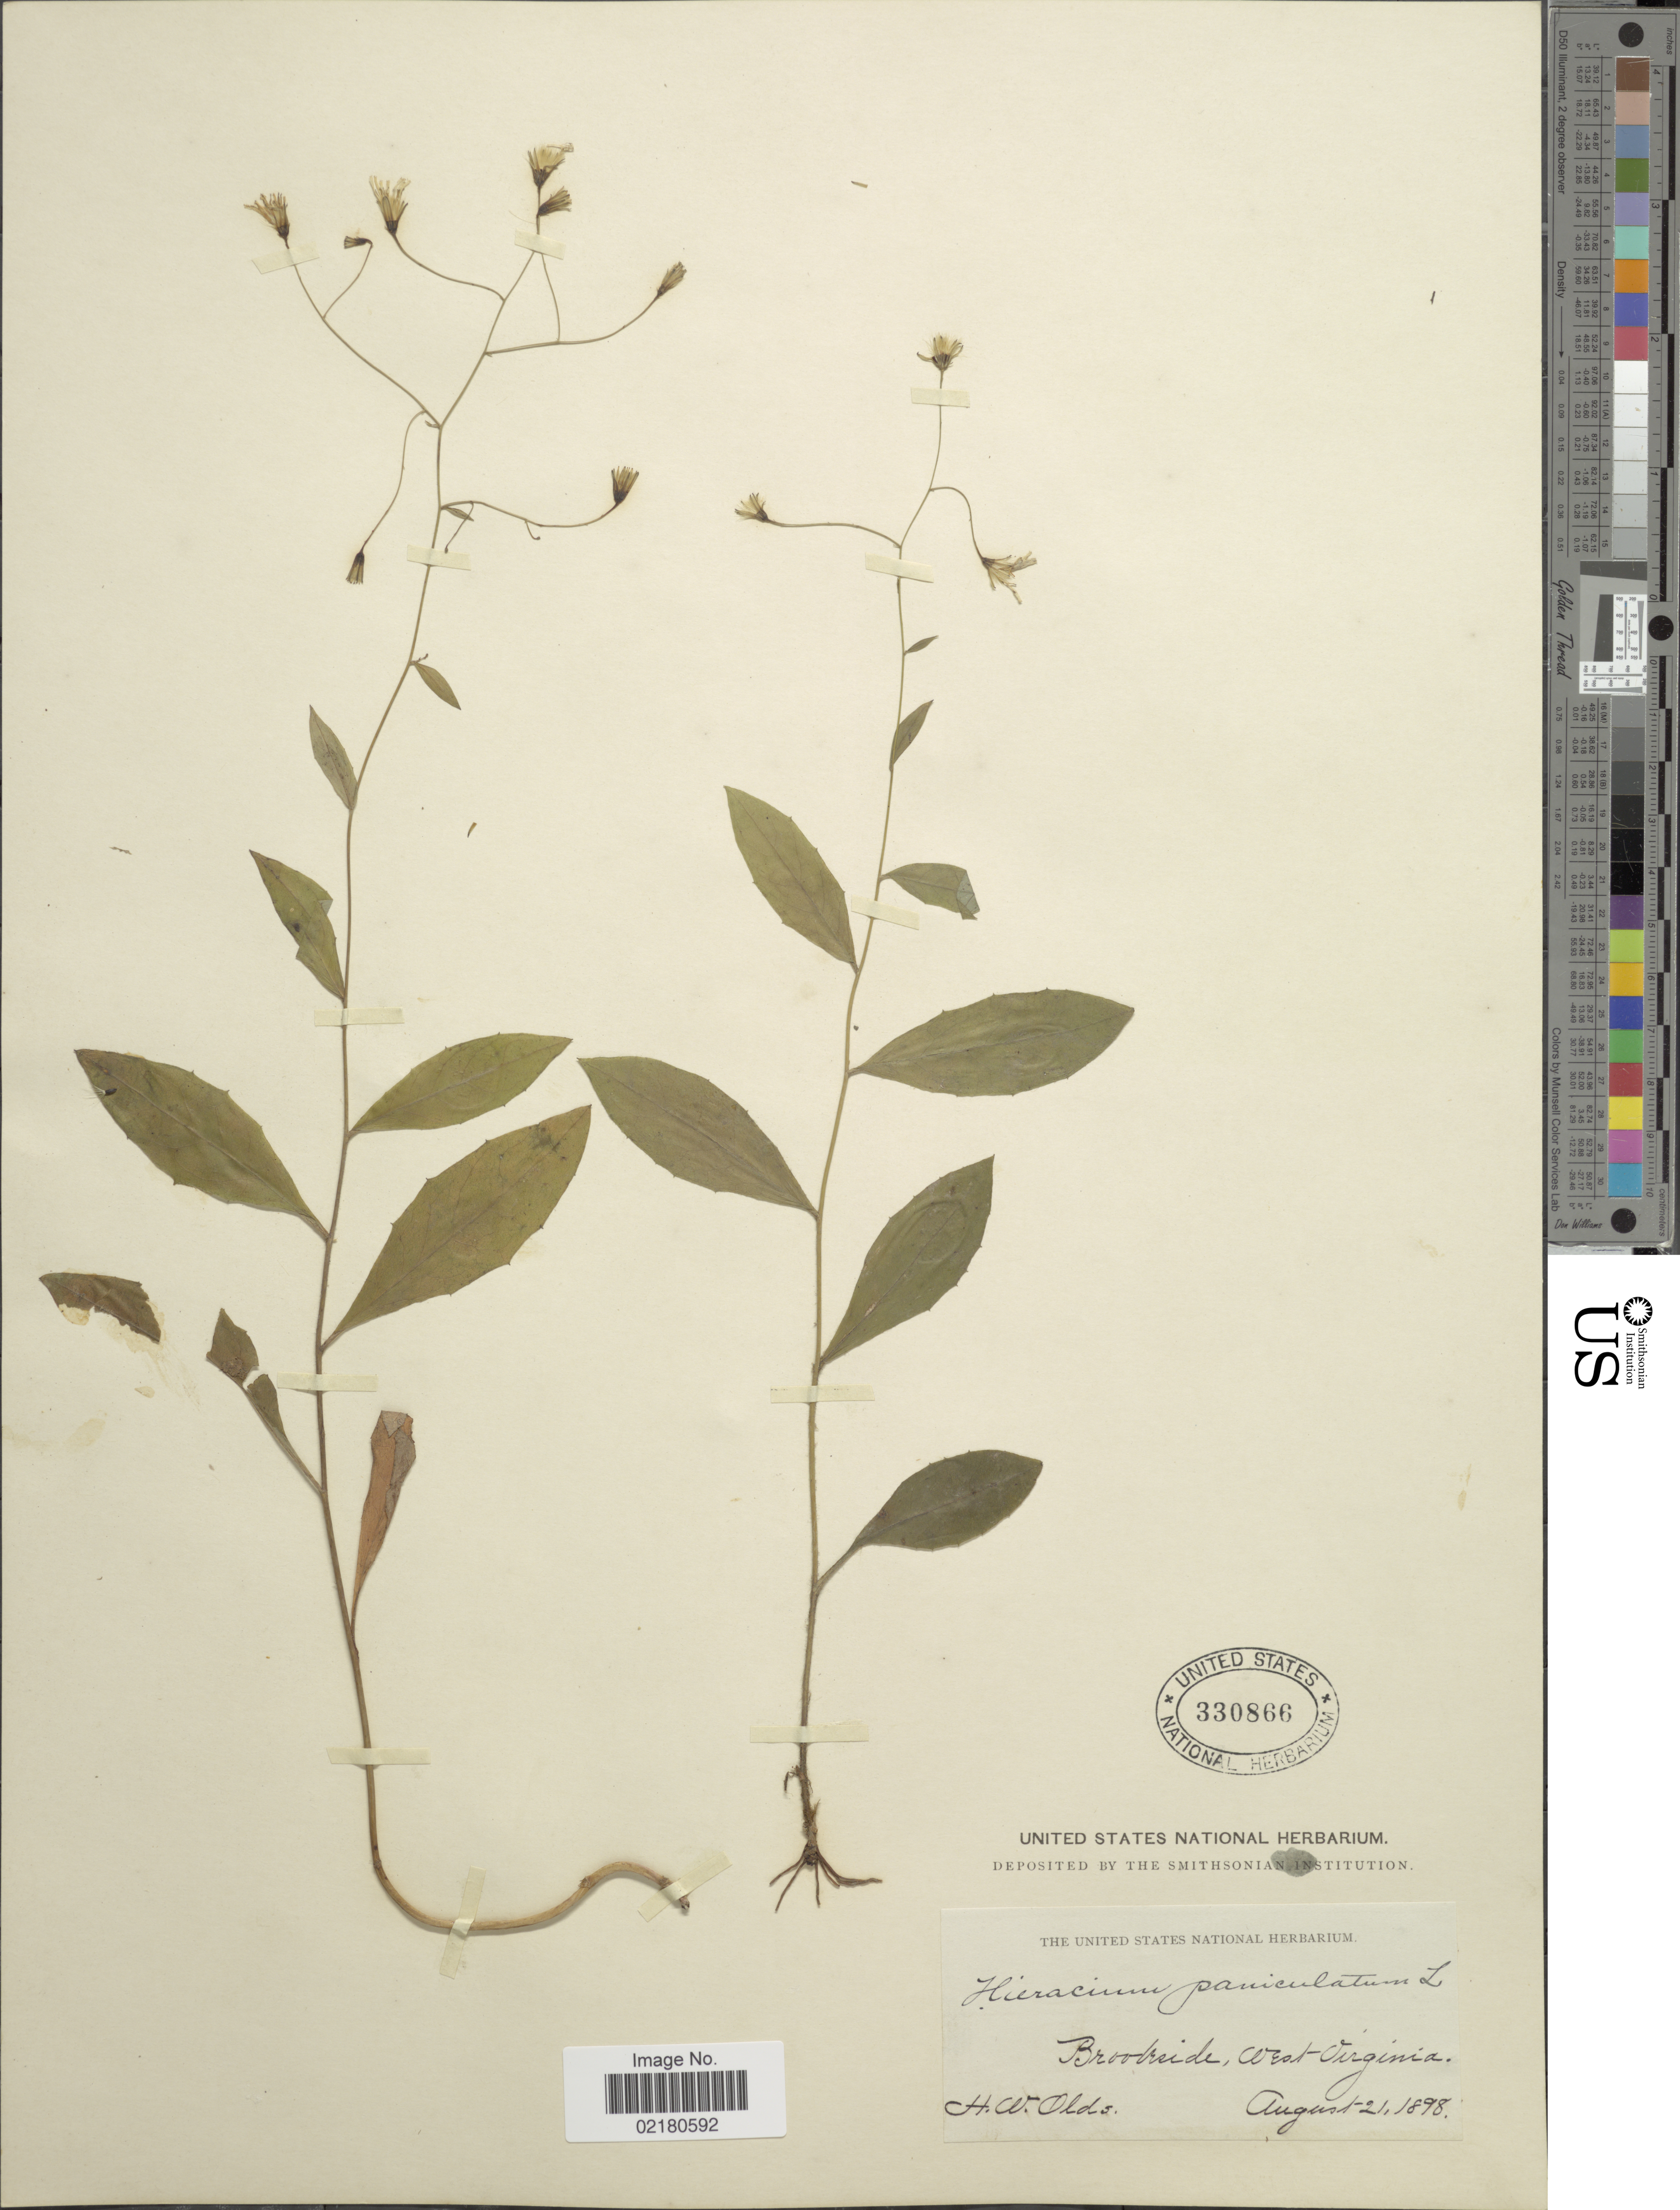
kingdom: Plantae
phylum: Tracheophyta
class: Magnoliopsida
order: Asterales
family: Asteraceae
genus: Hieracium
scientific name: Hieracium paniculatum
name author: L.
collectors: H. W. Olds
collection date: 1898-08-21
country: United States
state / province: West Virginia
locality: Brookside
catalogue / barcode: US 330866